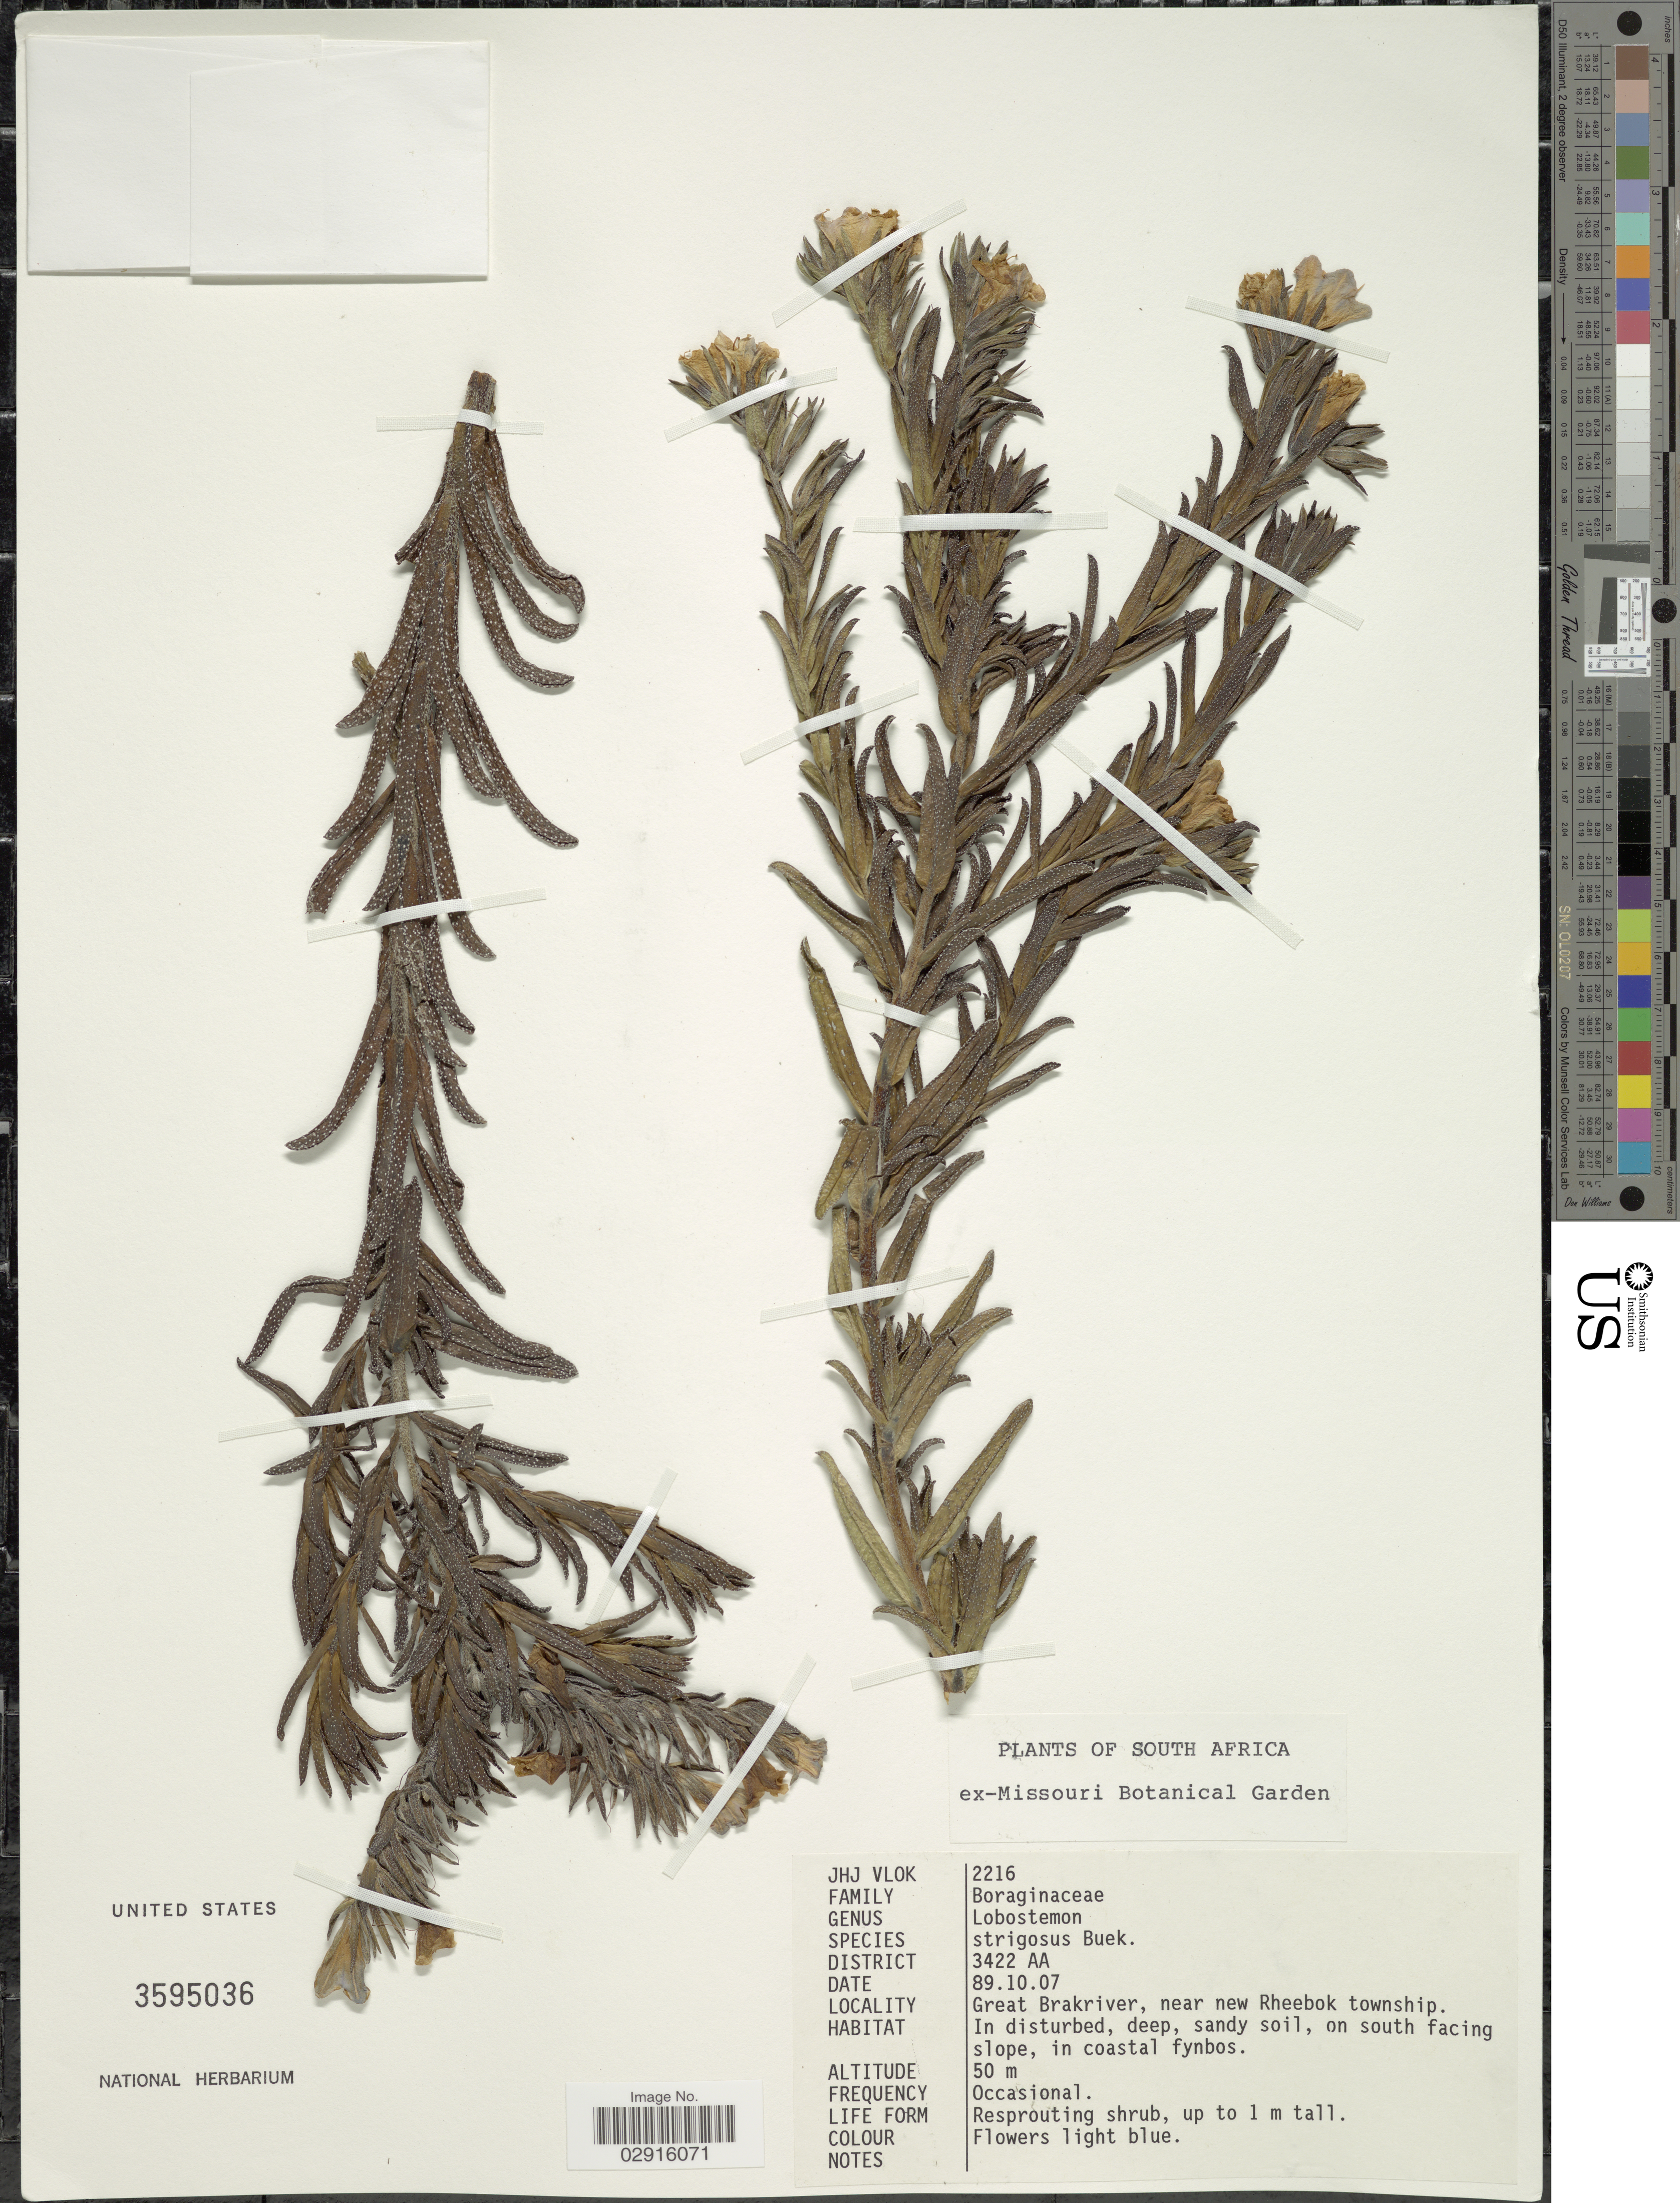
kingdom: Plantae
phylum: Tracheophyta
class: Magnoliopsida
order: Boraginales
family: Boraginaceae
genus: Lobostemon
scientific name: Lobostemon strigosus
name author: (Sw.) H. Buek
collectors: J. H. J. Vlok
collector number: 2216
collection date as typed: Transcribed d/m/y: 7/10/89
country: South Africa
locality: Great Brakriver, near new Rheebok township.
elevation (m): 50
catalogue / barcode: US 3595036